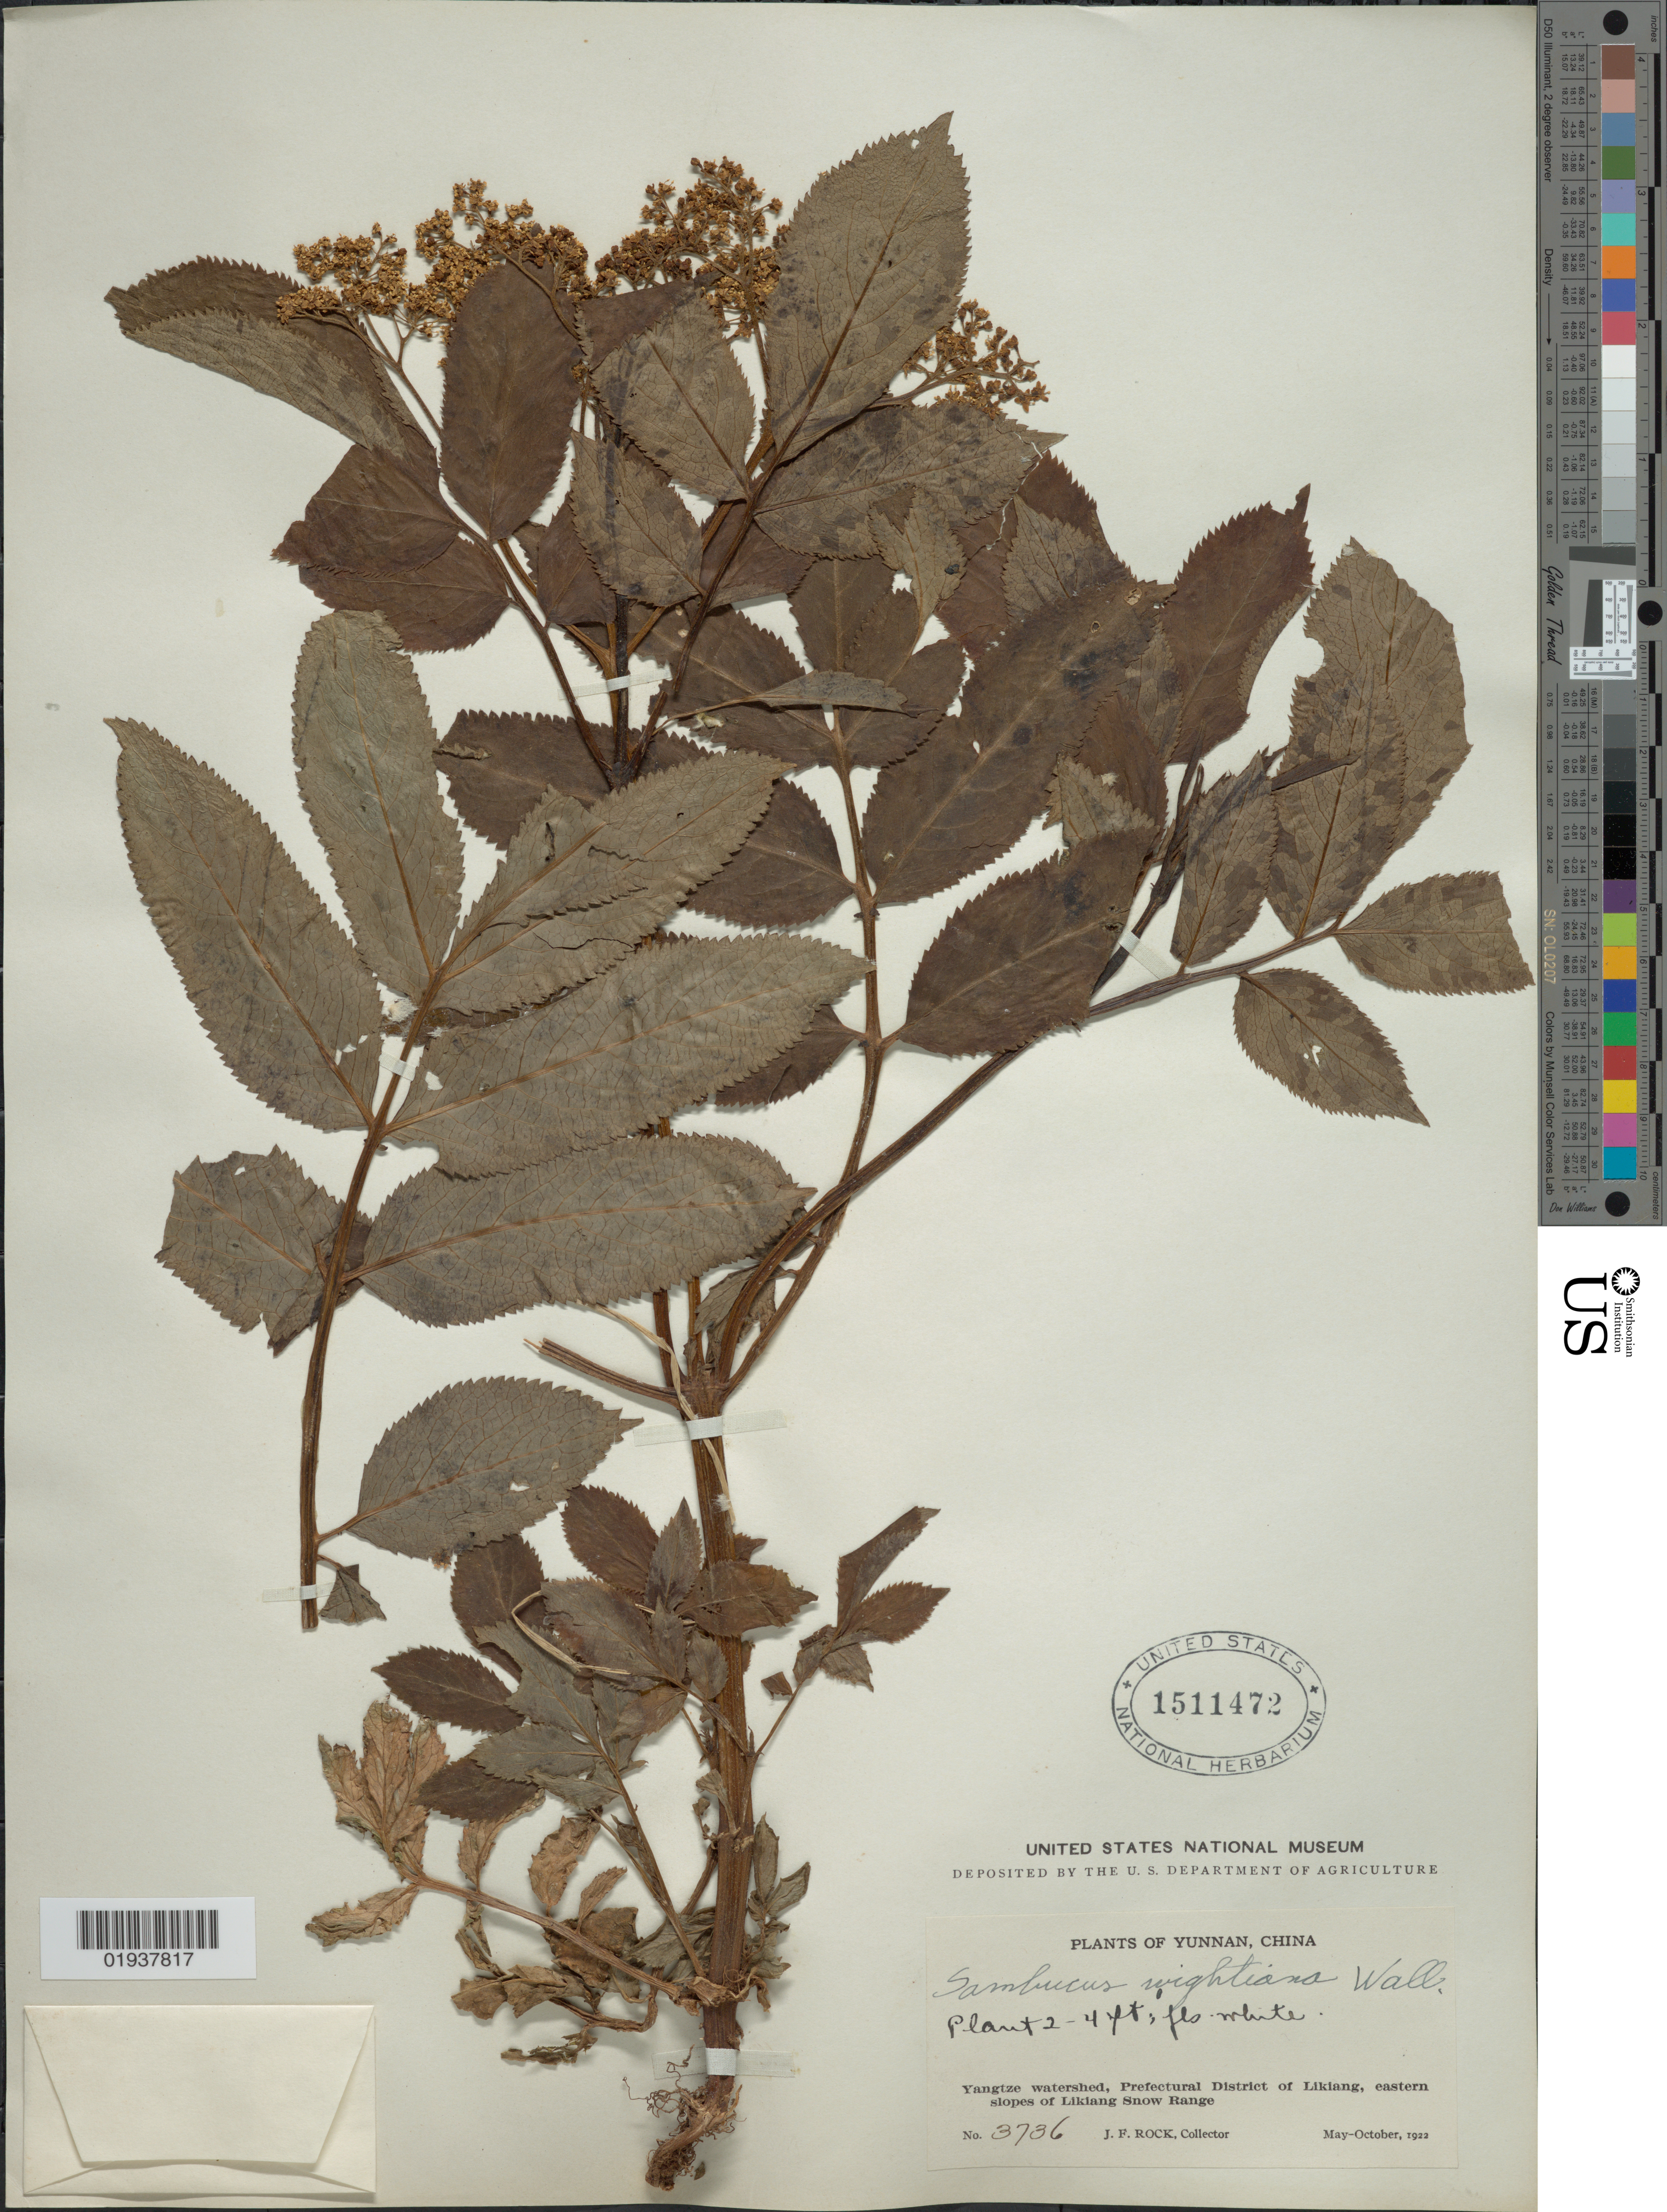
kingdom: Plantae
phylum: Tracheophyta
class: Magnoliopsida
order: Dipsacales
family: Viburnaceae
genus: Sambucus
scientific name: Sambucus wightiana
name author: Wall. ex Wight & Arn.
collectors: J. Rock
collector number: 3736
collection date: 1922-05/1922-10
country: China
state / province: Yunnan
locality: Yangtze watershed, Prefectural District of Likiang, eastern slopes of Likiang Snow Range.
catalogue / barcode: US 1511472